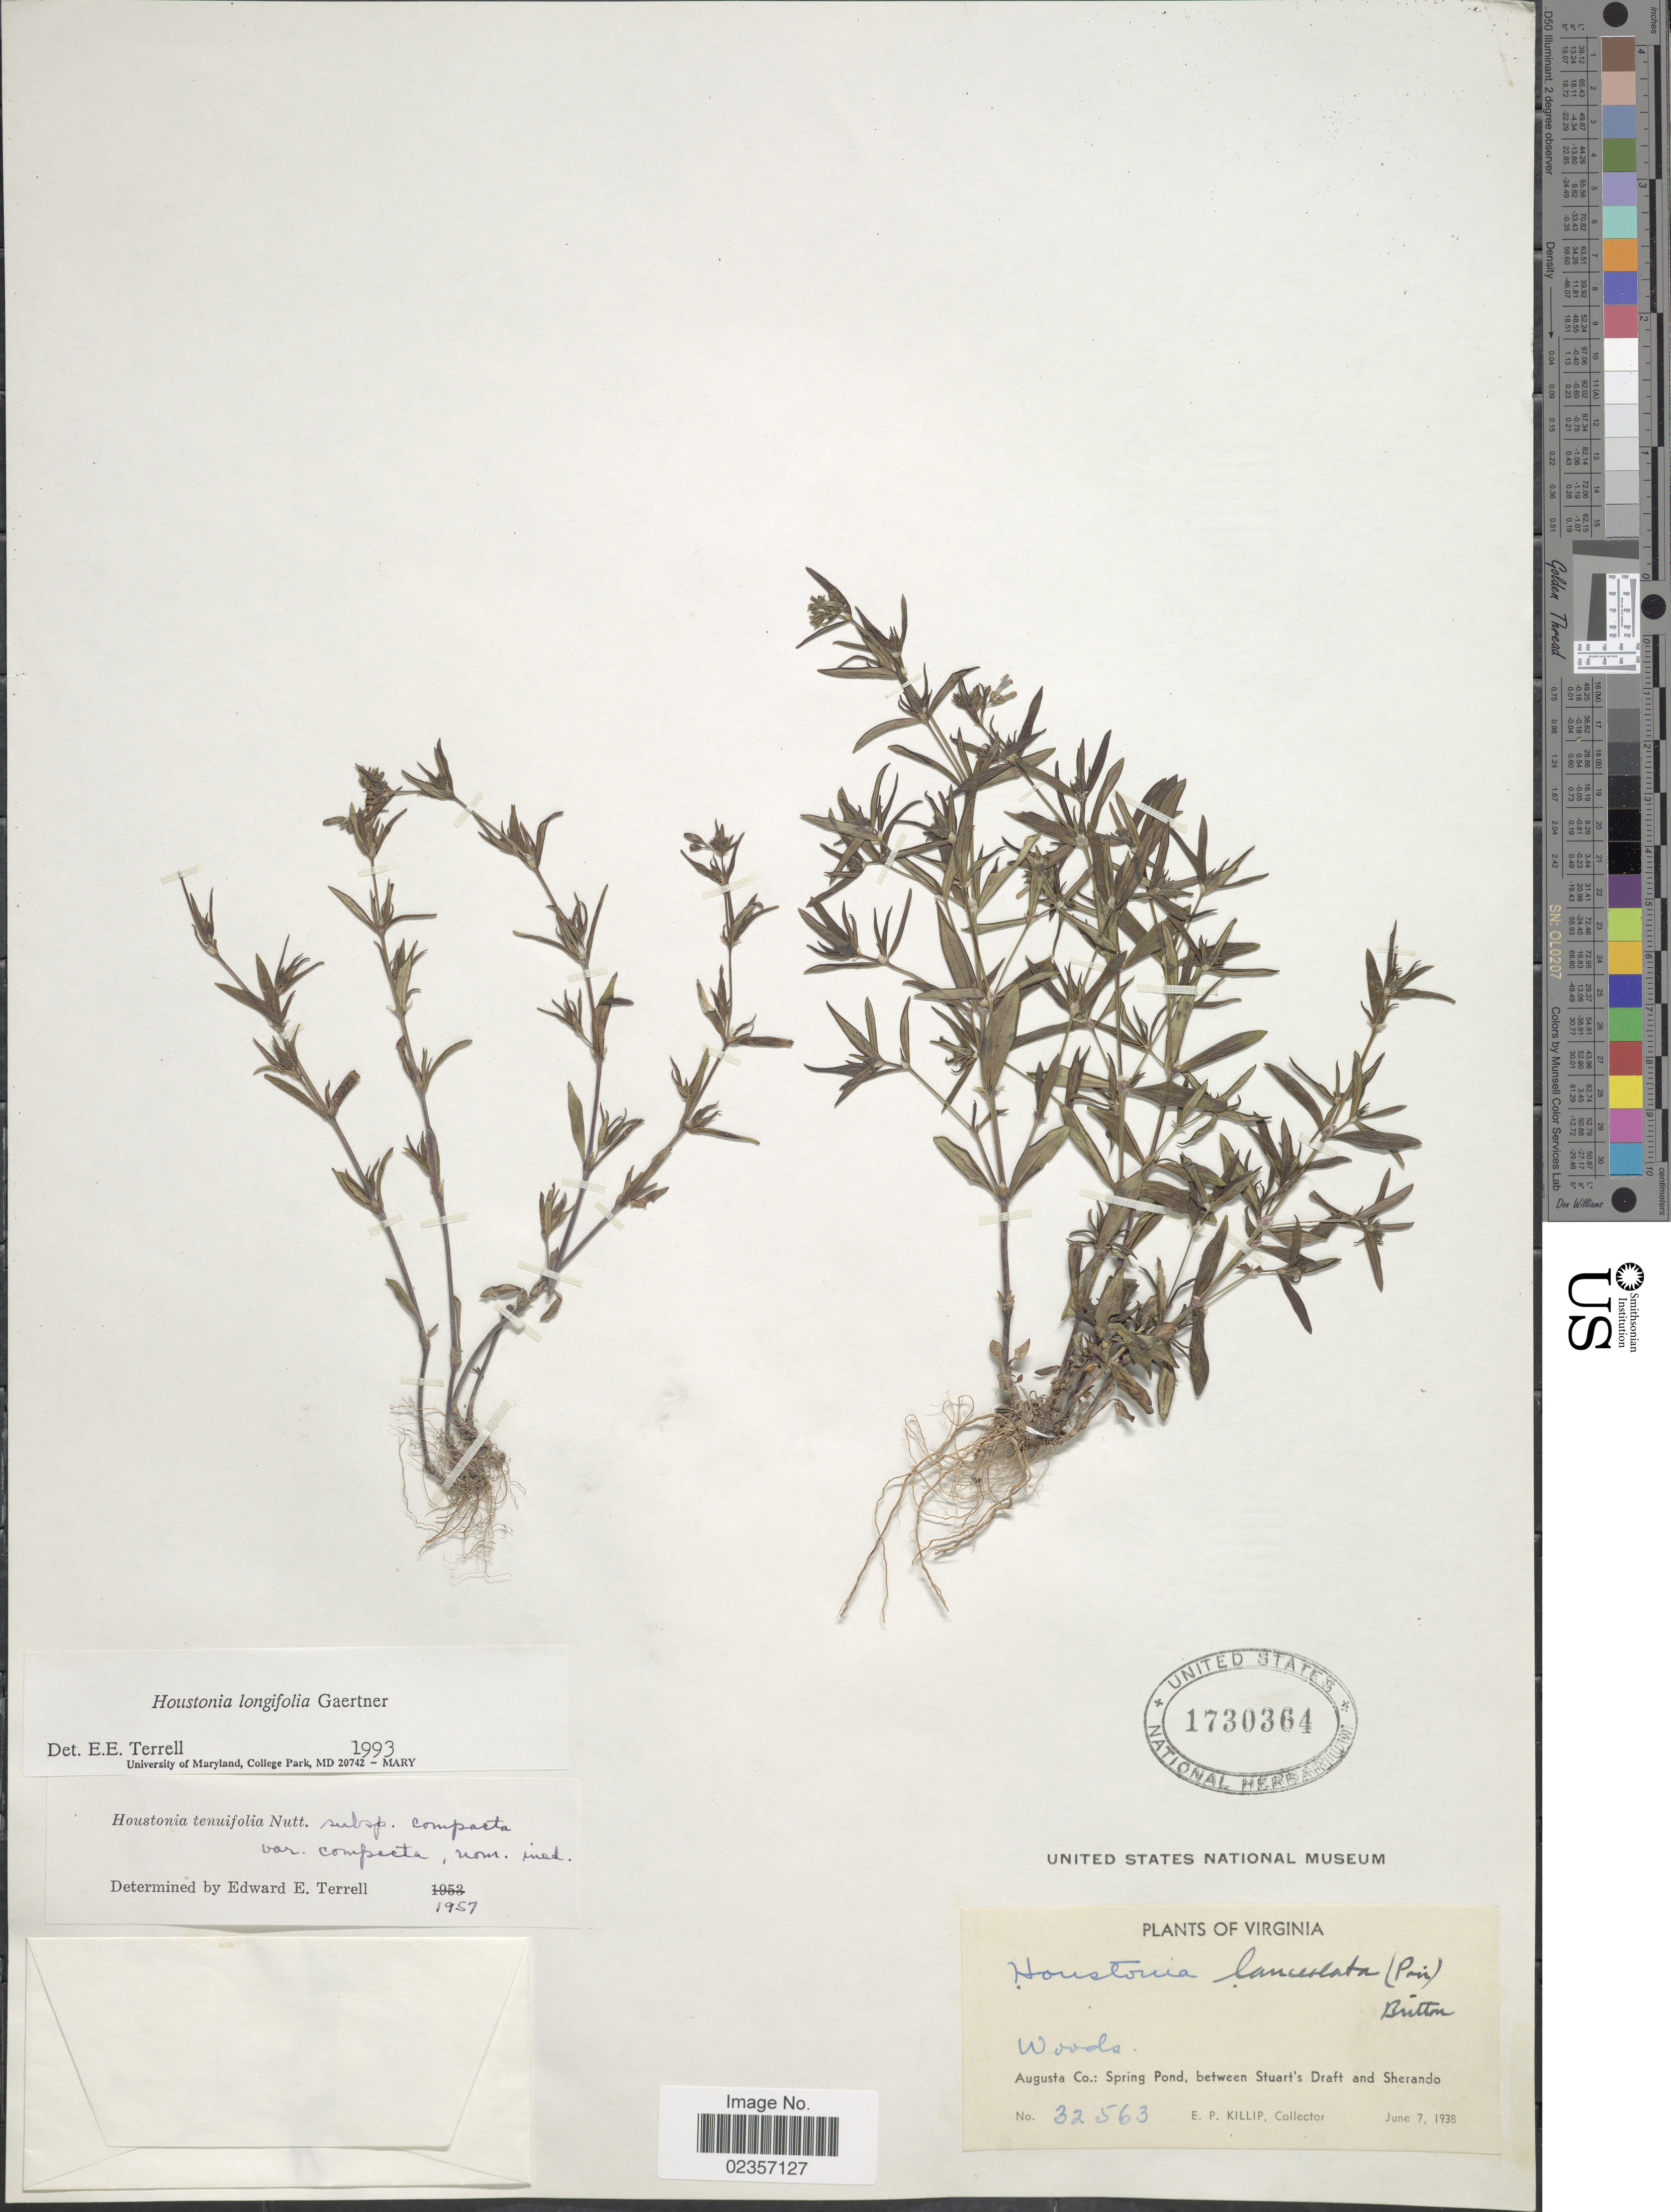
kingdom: Plantae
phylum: Tracheophyta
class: Magnoliopsida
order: Gentianales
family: Rubiaceae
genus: Houstonia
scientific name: Houstonia longifolia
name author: Gaertn.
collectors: E. P. Killip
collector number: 32563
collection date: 1938-06-07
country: United States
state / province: Virginia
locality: Woods, Augusta Co: Spring Pond, between Stuart's Draft and Sherando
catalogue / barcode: US 1730364